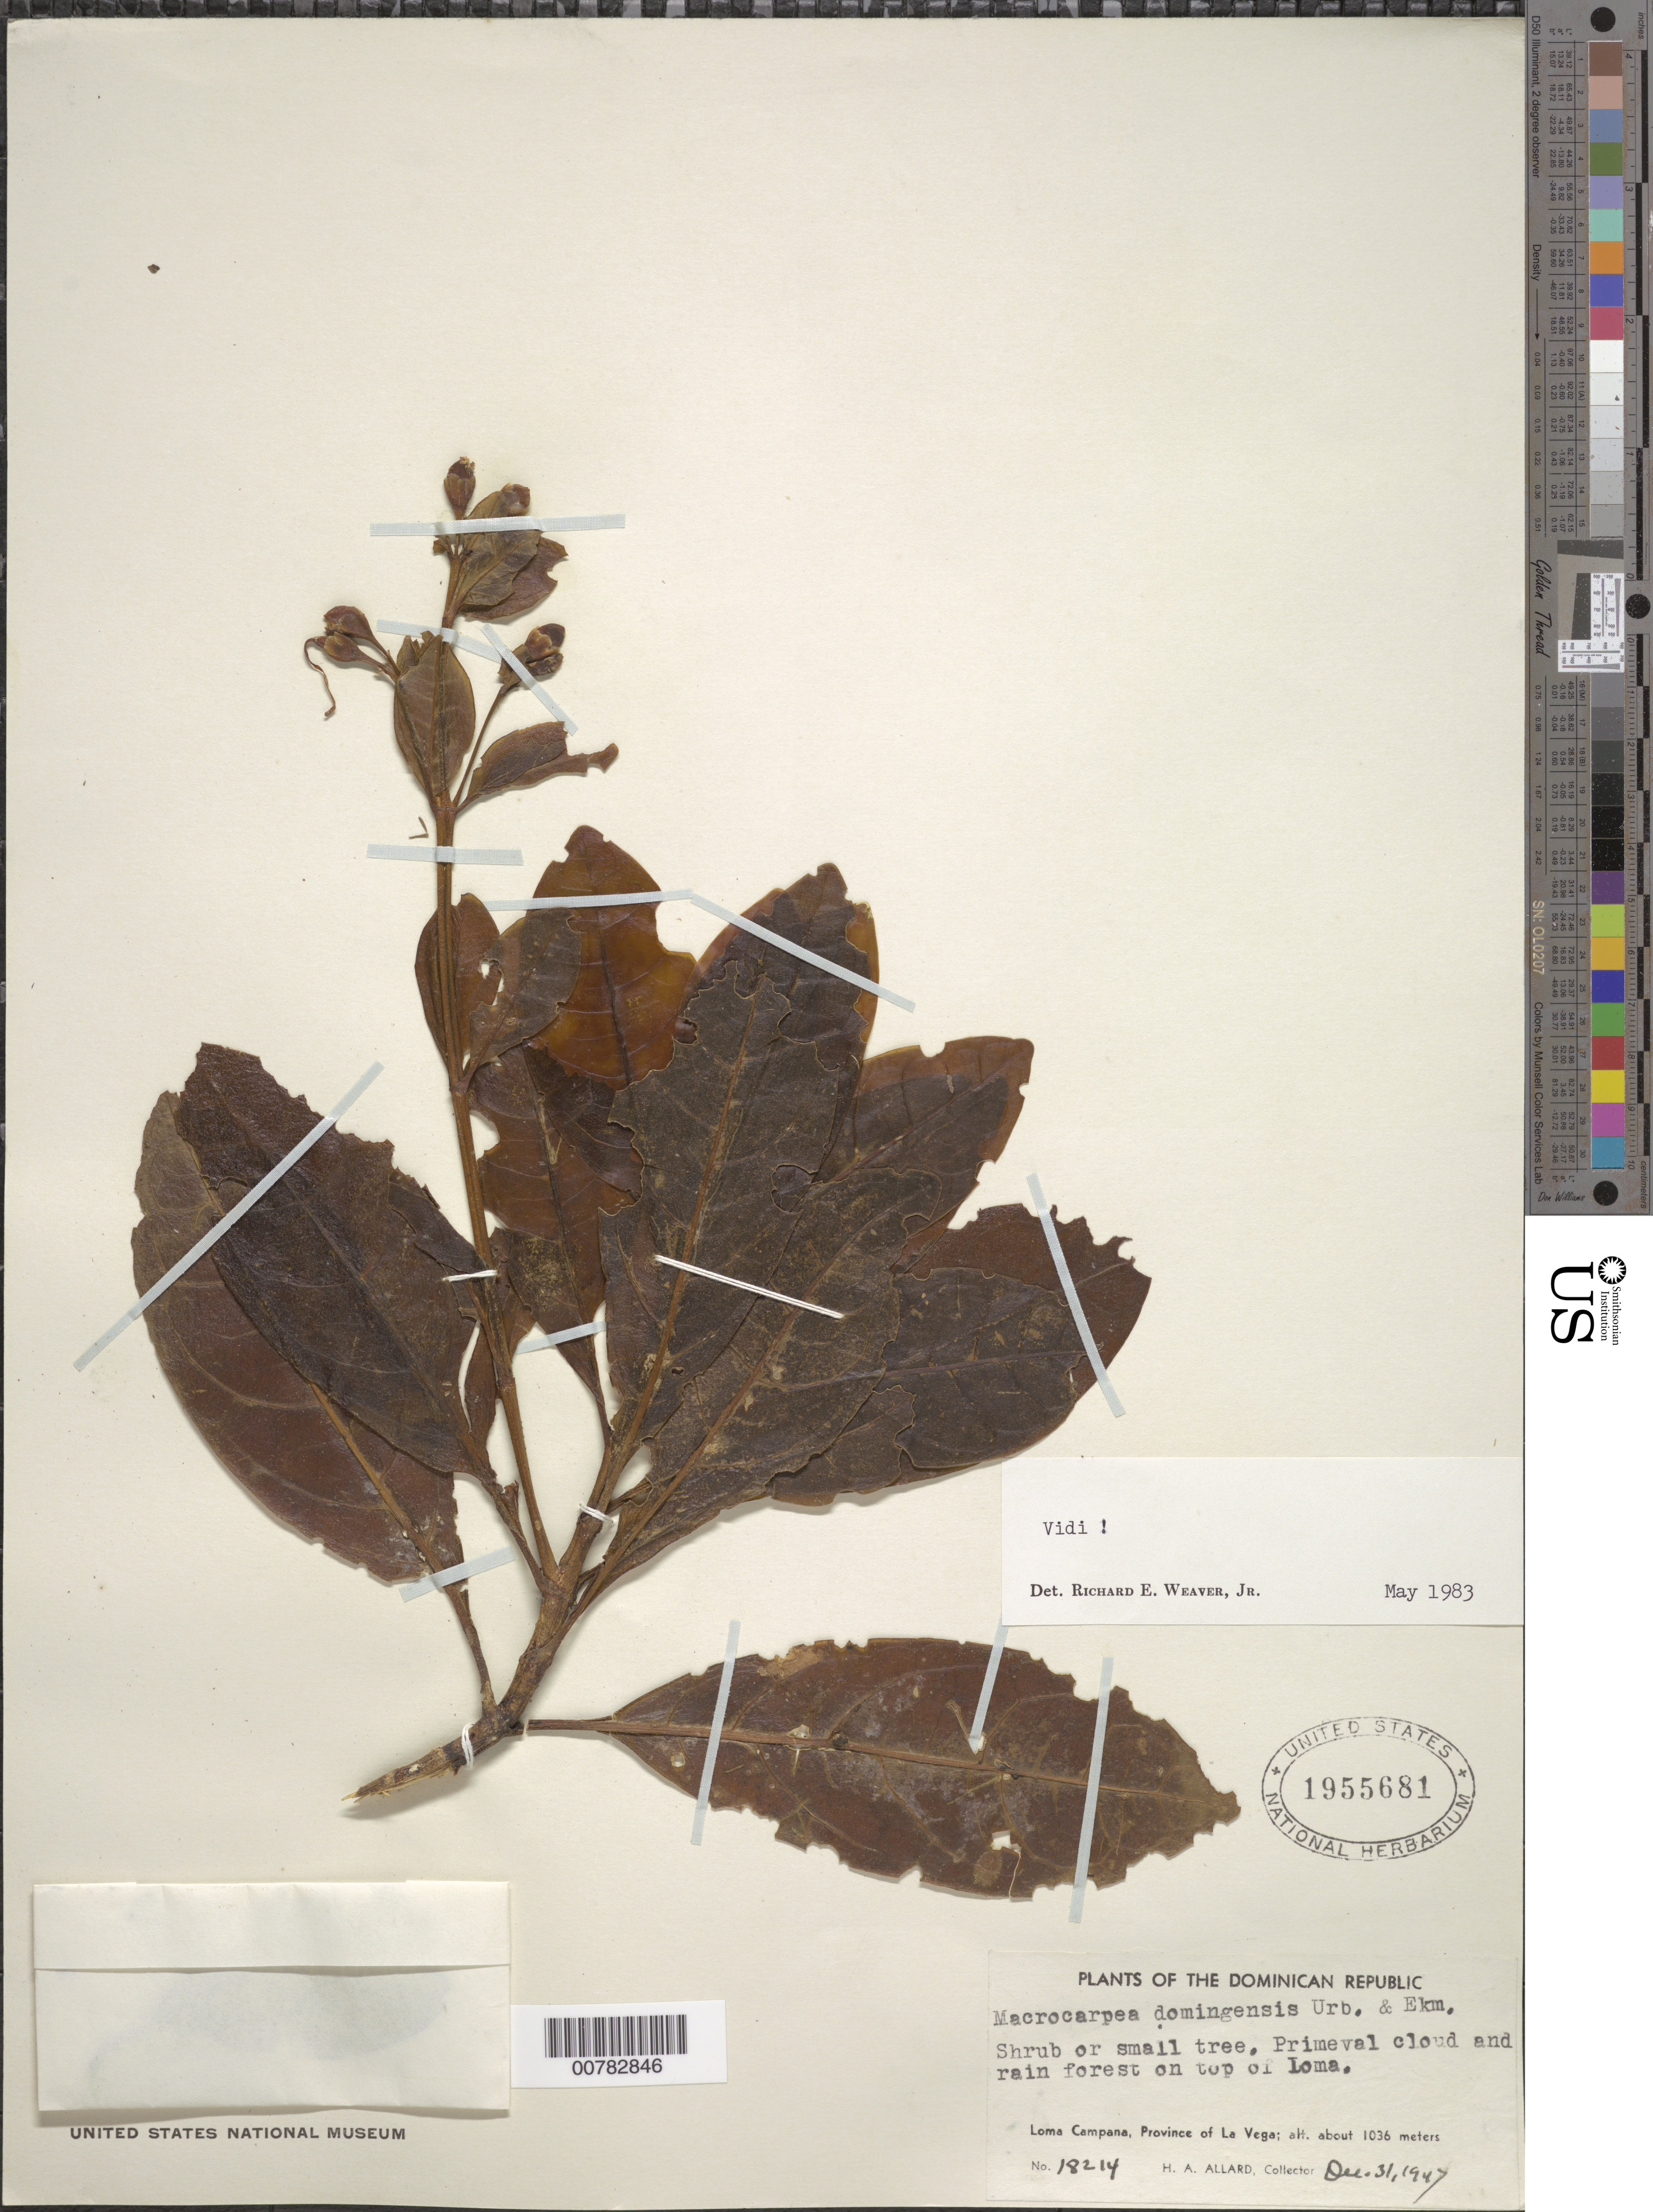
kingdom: Plantae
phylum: Tracheophyta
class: Magnoliopsida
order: Gentianales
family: Gentianaceae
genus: Macrocarpaea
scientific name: Macrocarpaea domingensis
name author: Urb. & Ekman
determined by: Weaver, R. E., Jr.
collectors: H. A. Allard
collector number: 18214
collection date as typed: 31 Dec 1947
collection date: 1947-12-31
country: Dominican Republic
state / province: La Vega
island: Hispaniola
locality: Loma Campana, on top of Loma.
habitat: Primeval cloud and rain forest.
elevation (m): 1036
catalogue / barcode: US 1955681